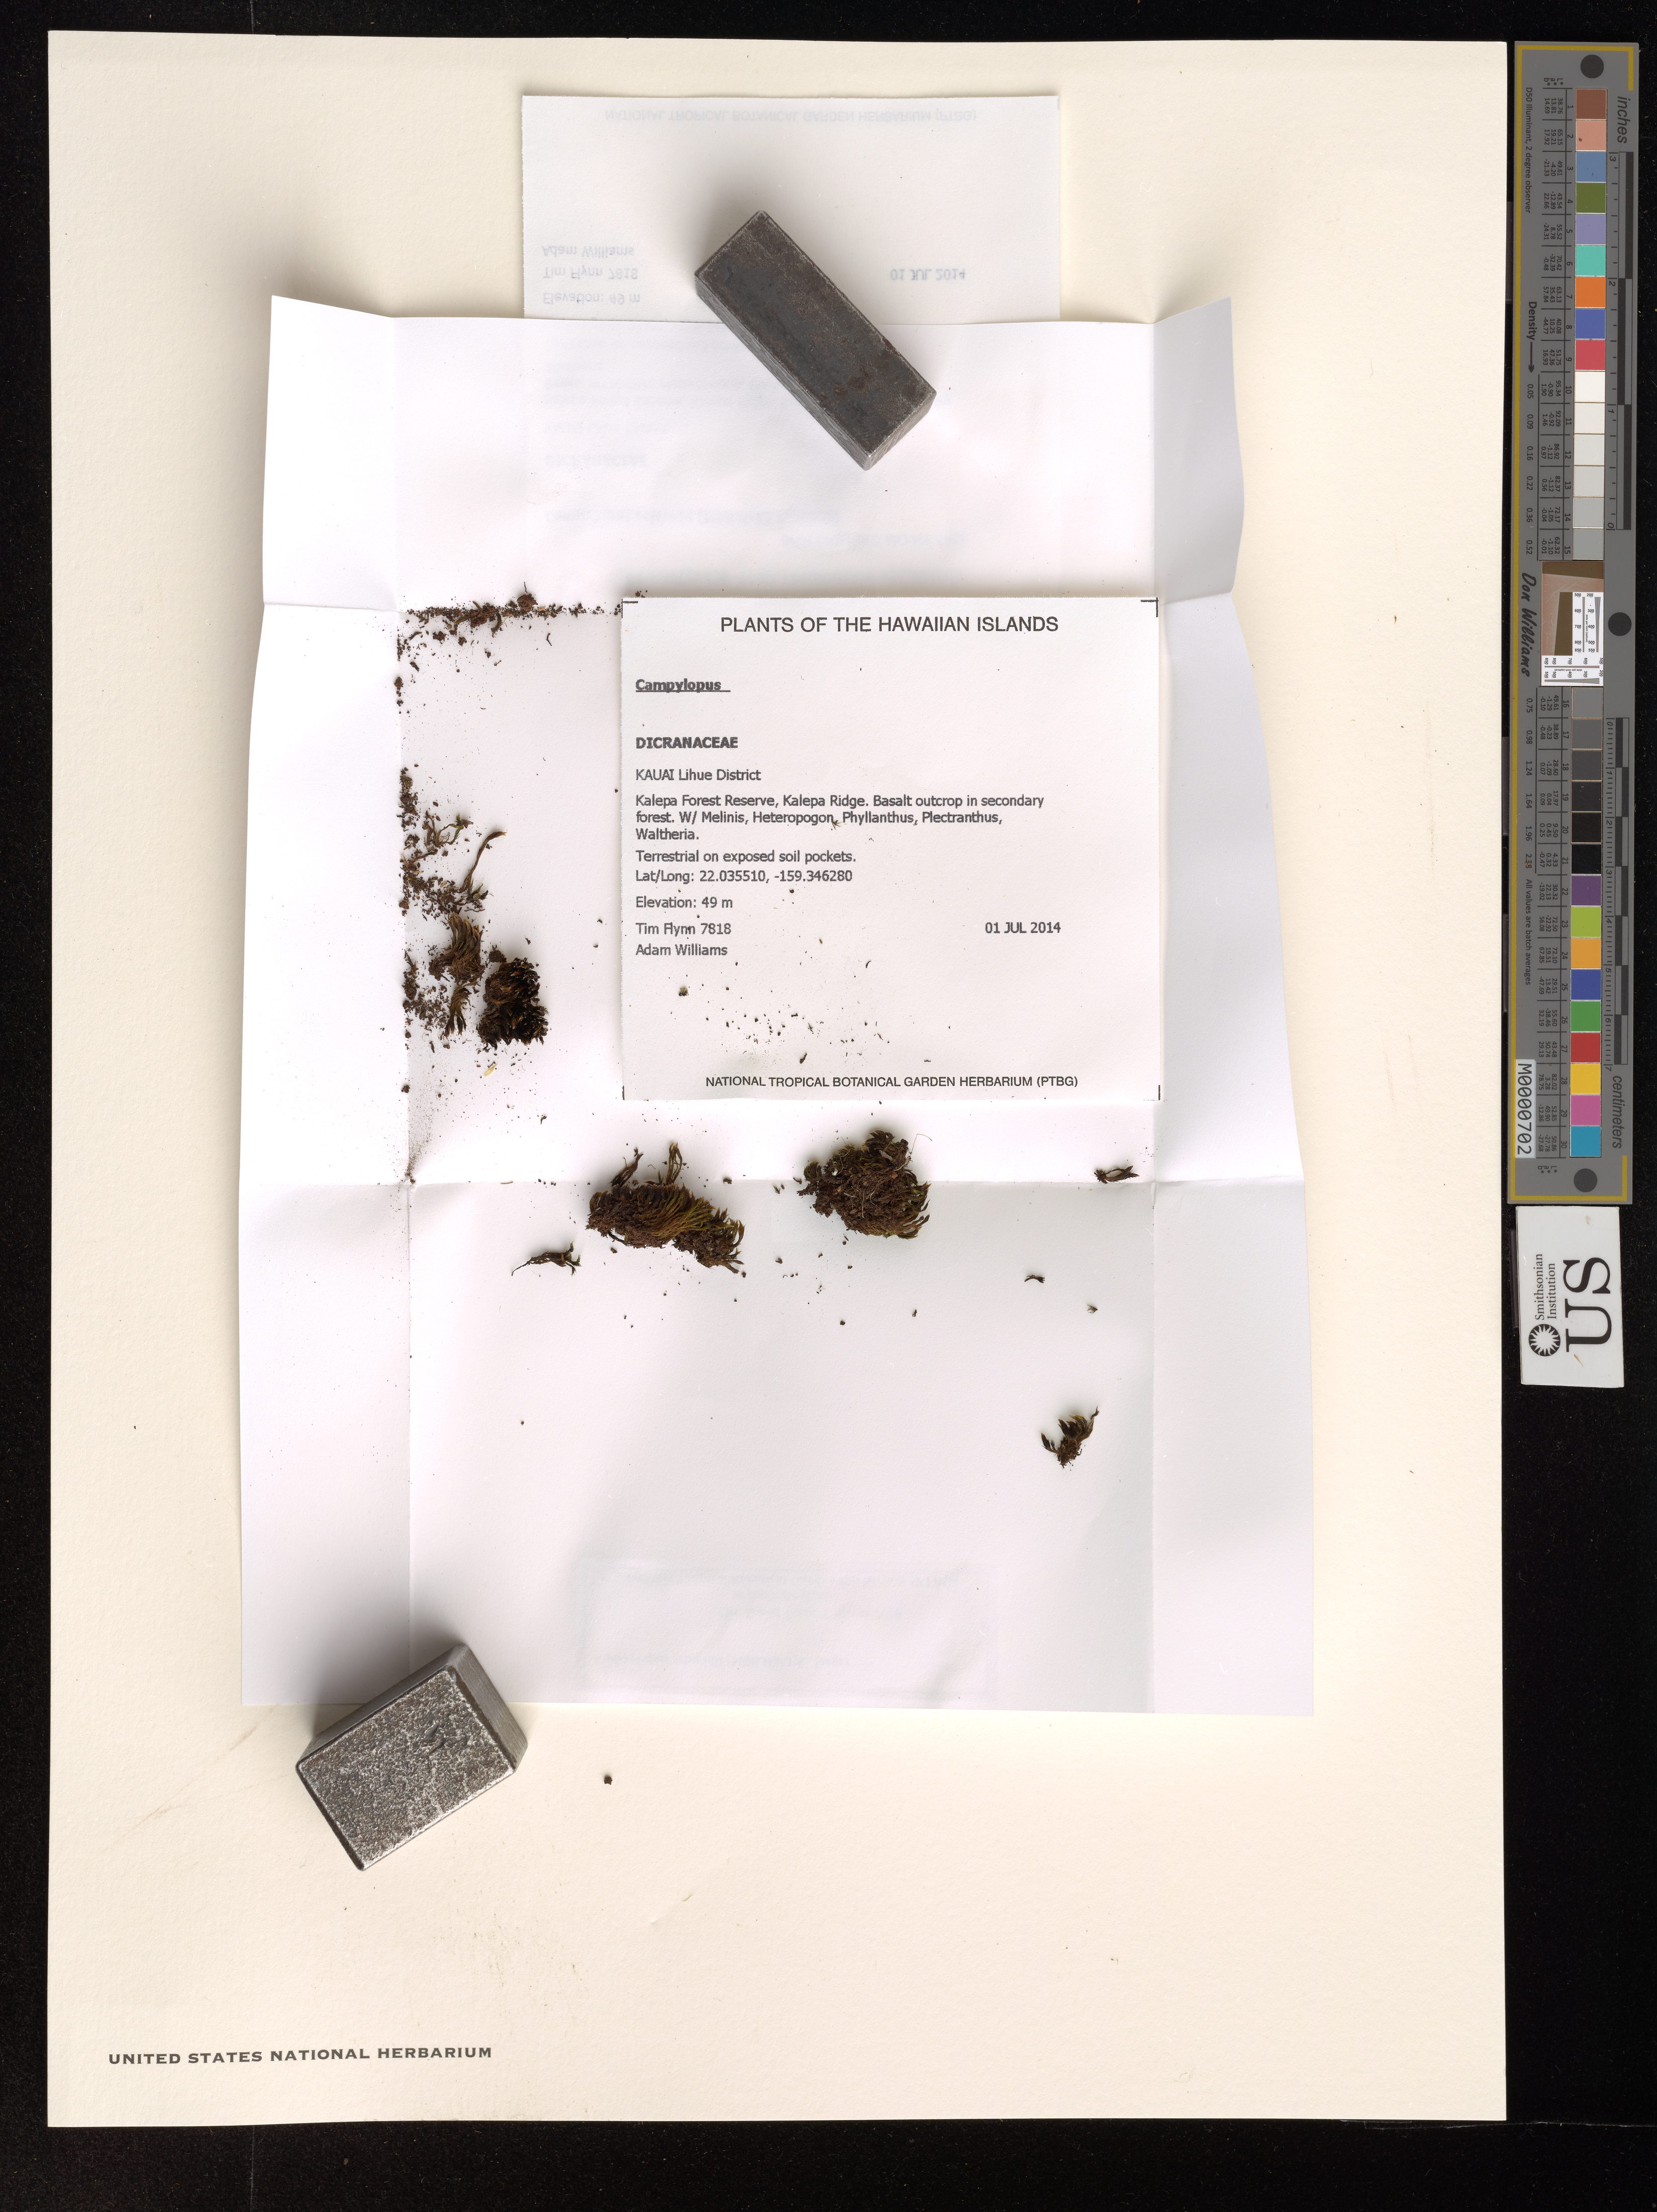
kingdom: Plantae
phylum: Bryophyta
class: Bryopsida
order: Dicranales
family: Leucobryaceae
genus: Campylopus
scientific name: Campylopus schmidii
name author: (Müll. Hal.) A. Jaeger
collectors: T. Flynn & A. Williams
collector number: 7818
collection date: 2014-07-01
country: United States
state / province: Hawaii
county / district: Kauai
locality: The Hawaiian Islands. Kauai Lihue District. Kalepa Forest Reserve, Kalepa Ridge.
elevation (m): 49